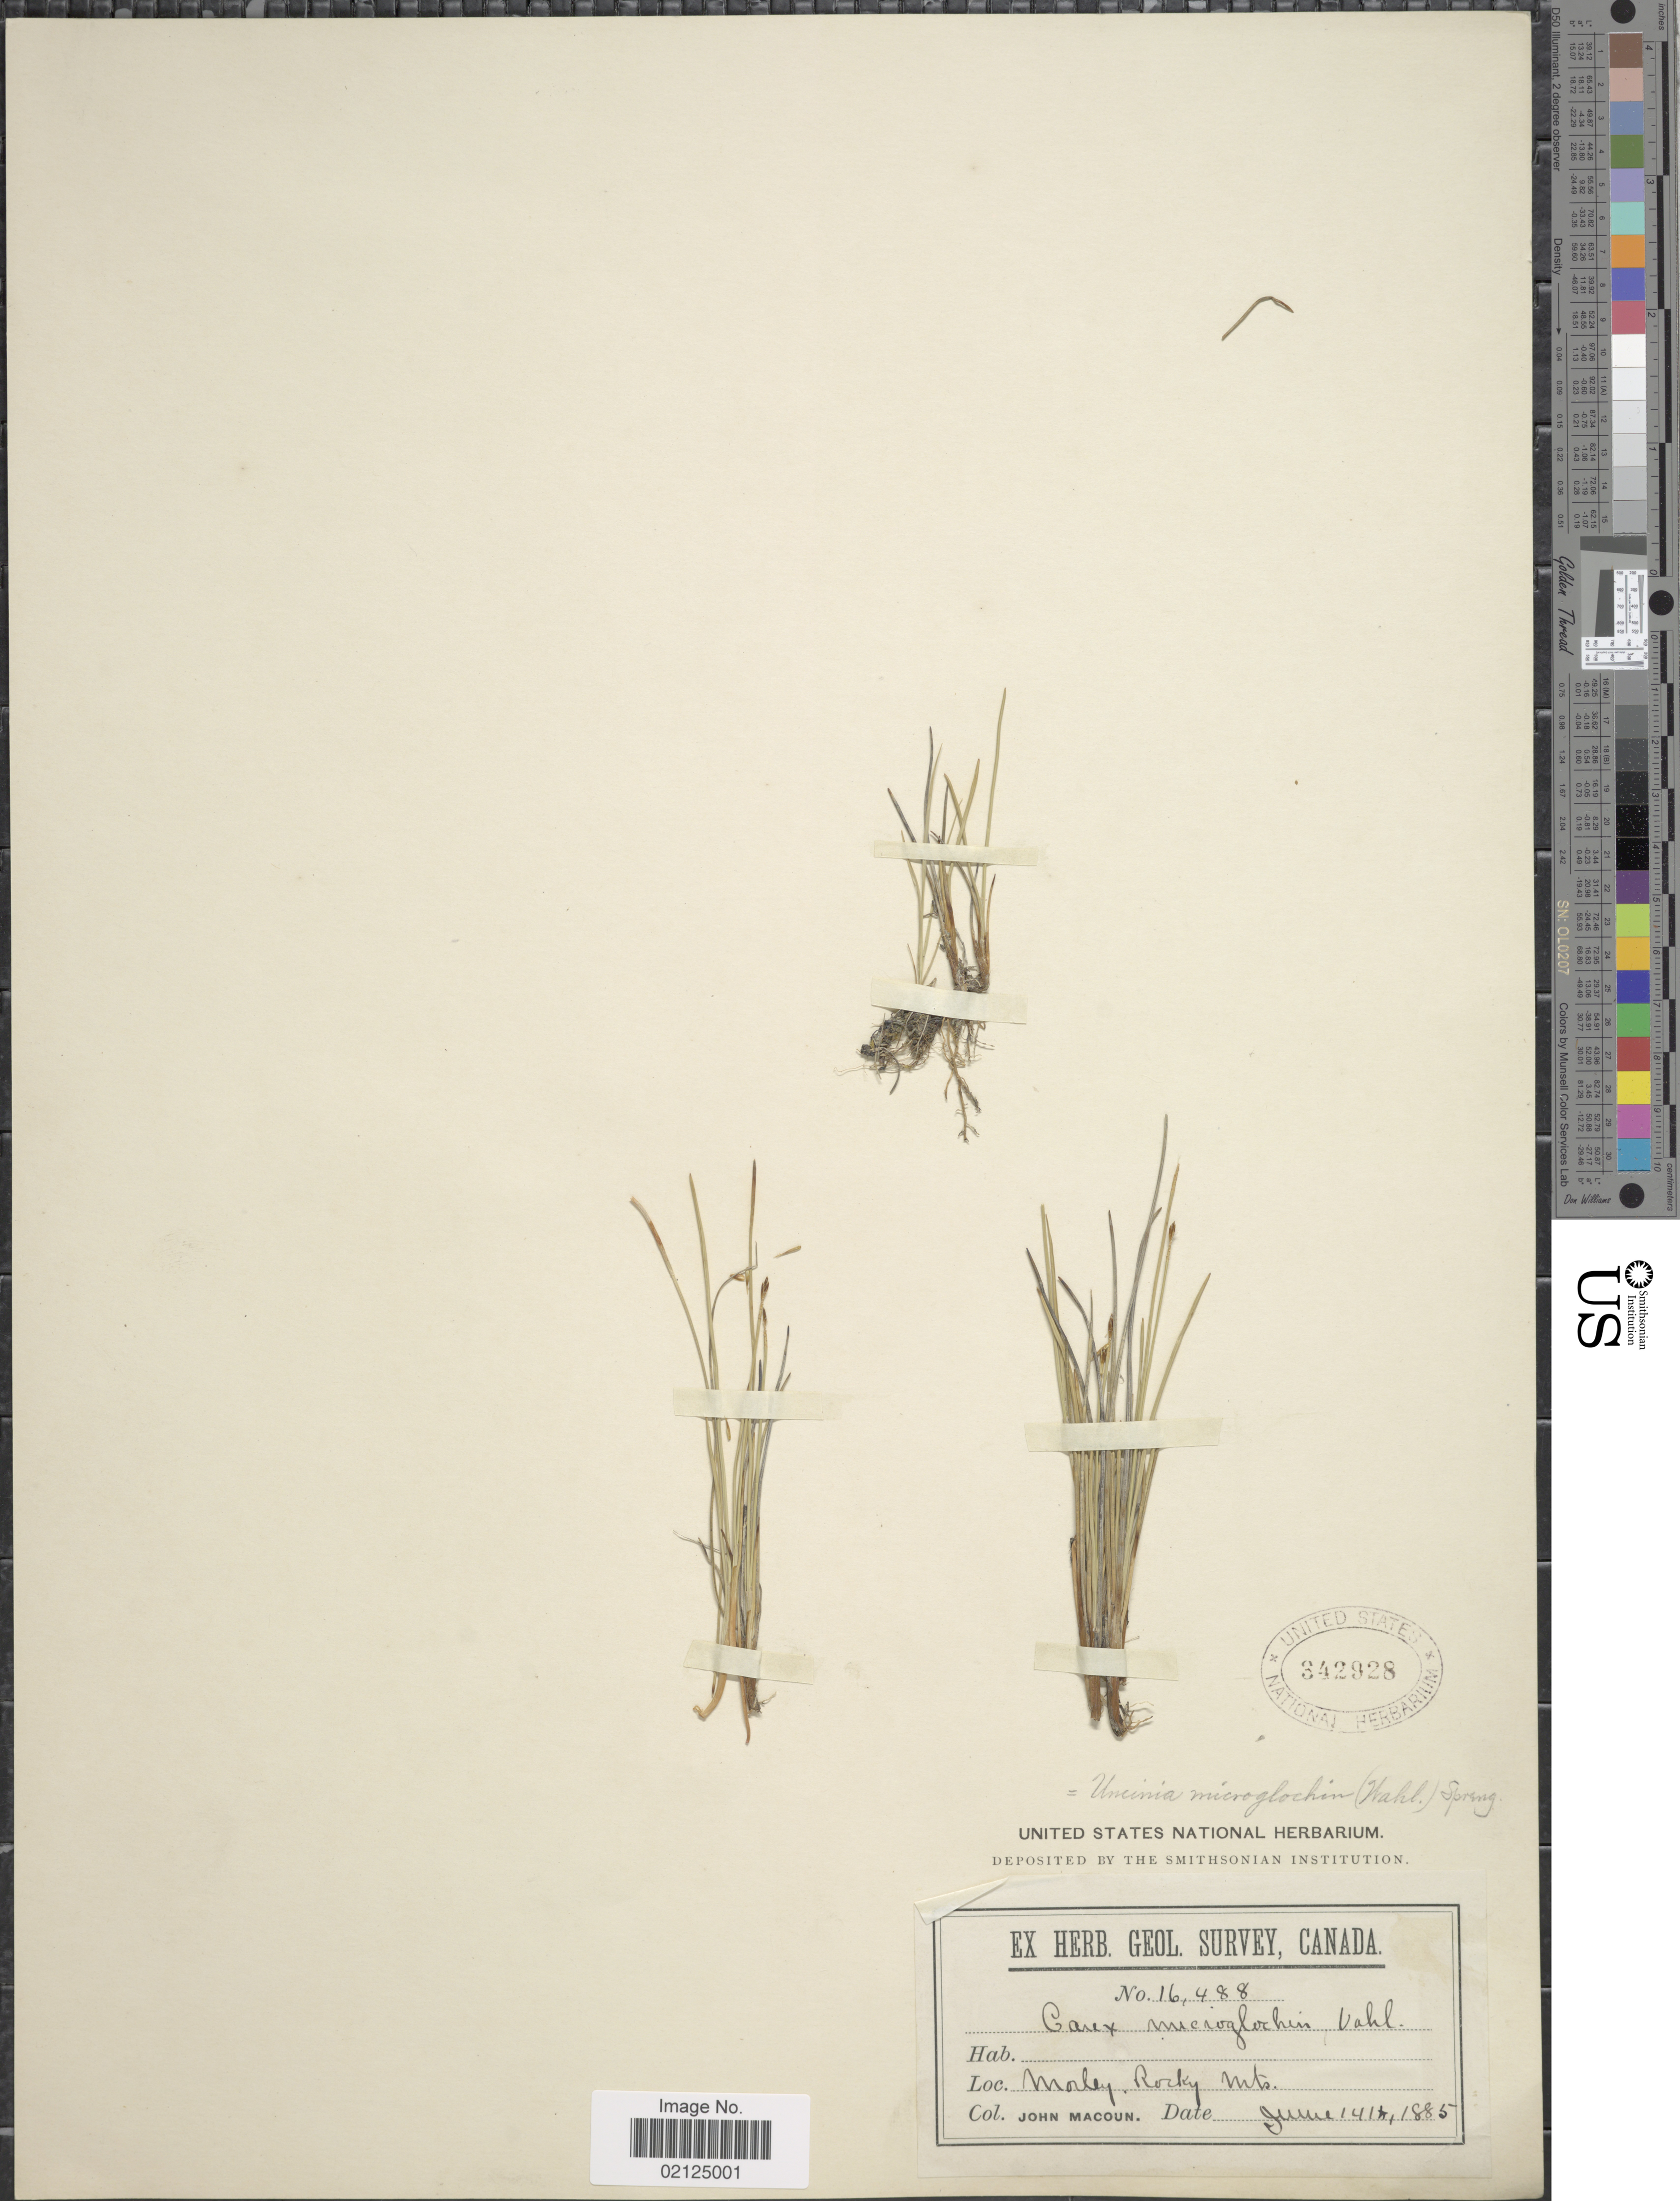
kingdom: Plantae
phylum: Tracheophyta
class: Liliopsida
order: Poales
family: Cyperaceae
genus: Carex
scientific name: Carex microglochin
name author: Wahlenb.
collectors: J. Macoun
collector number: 16488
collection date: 1885-06-14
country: Canada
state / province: Alberta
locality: Morley, Rocky Mts.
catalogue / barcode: US 342928